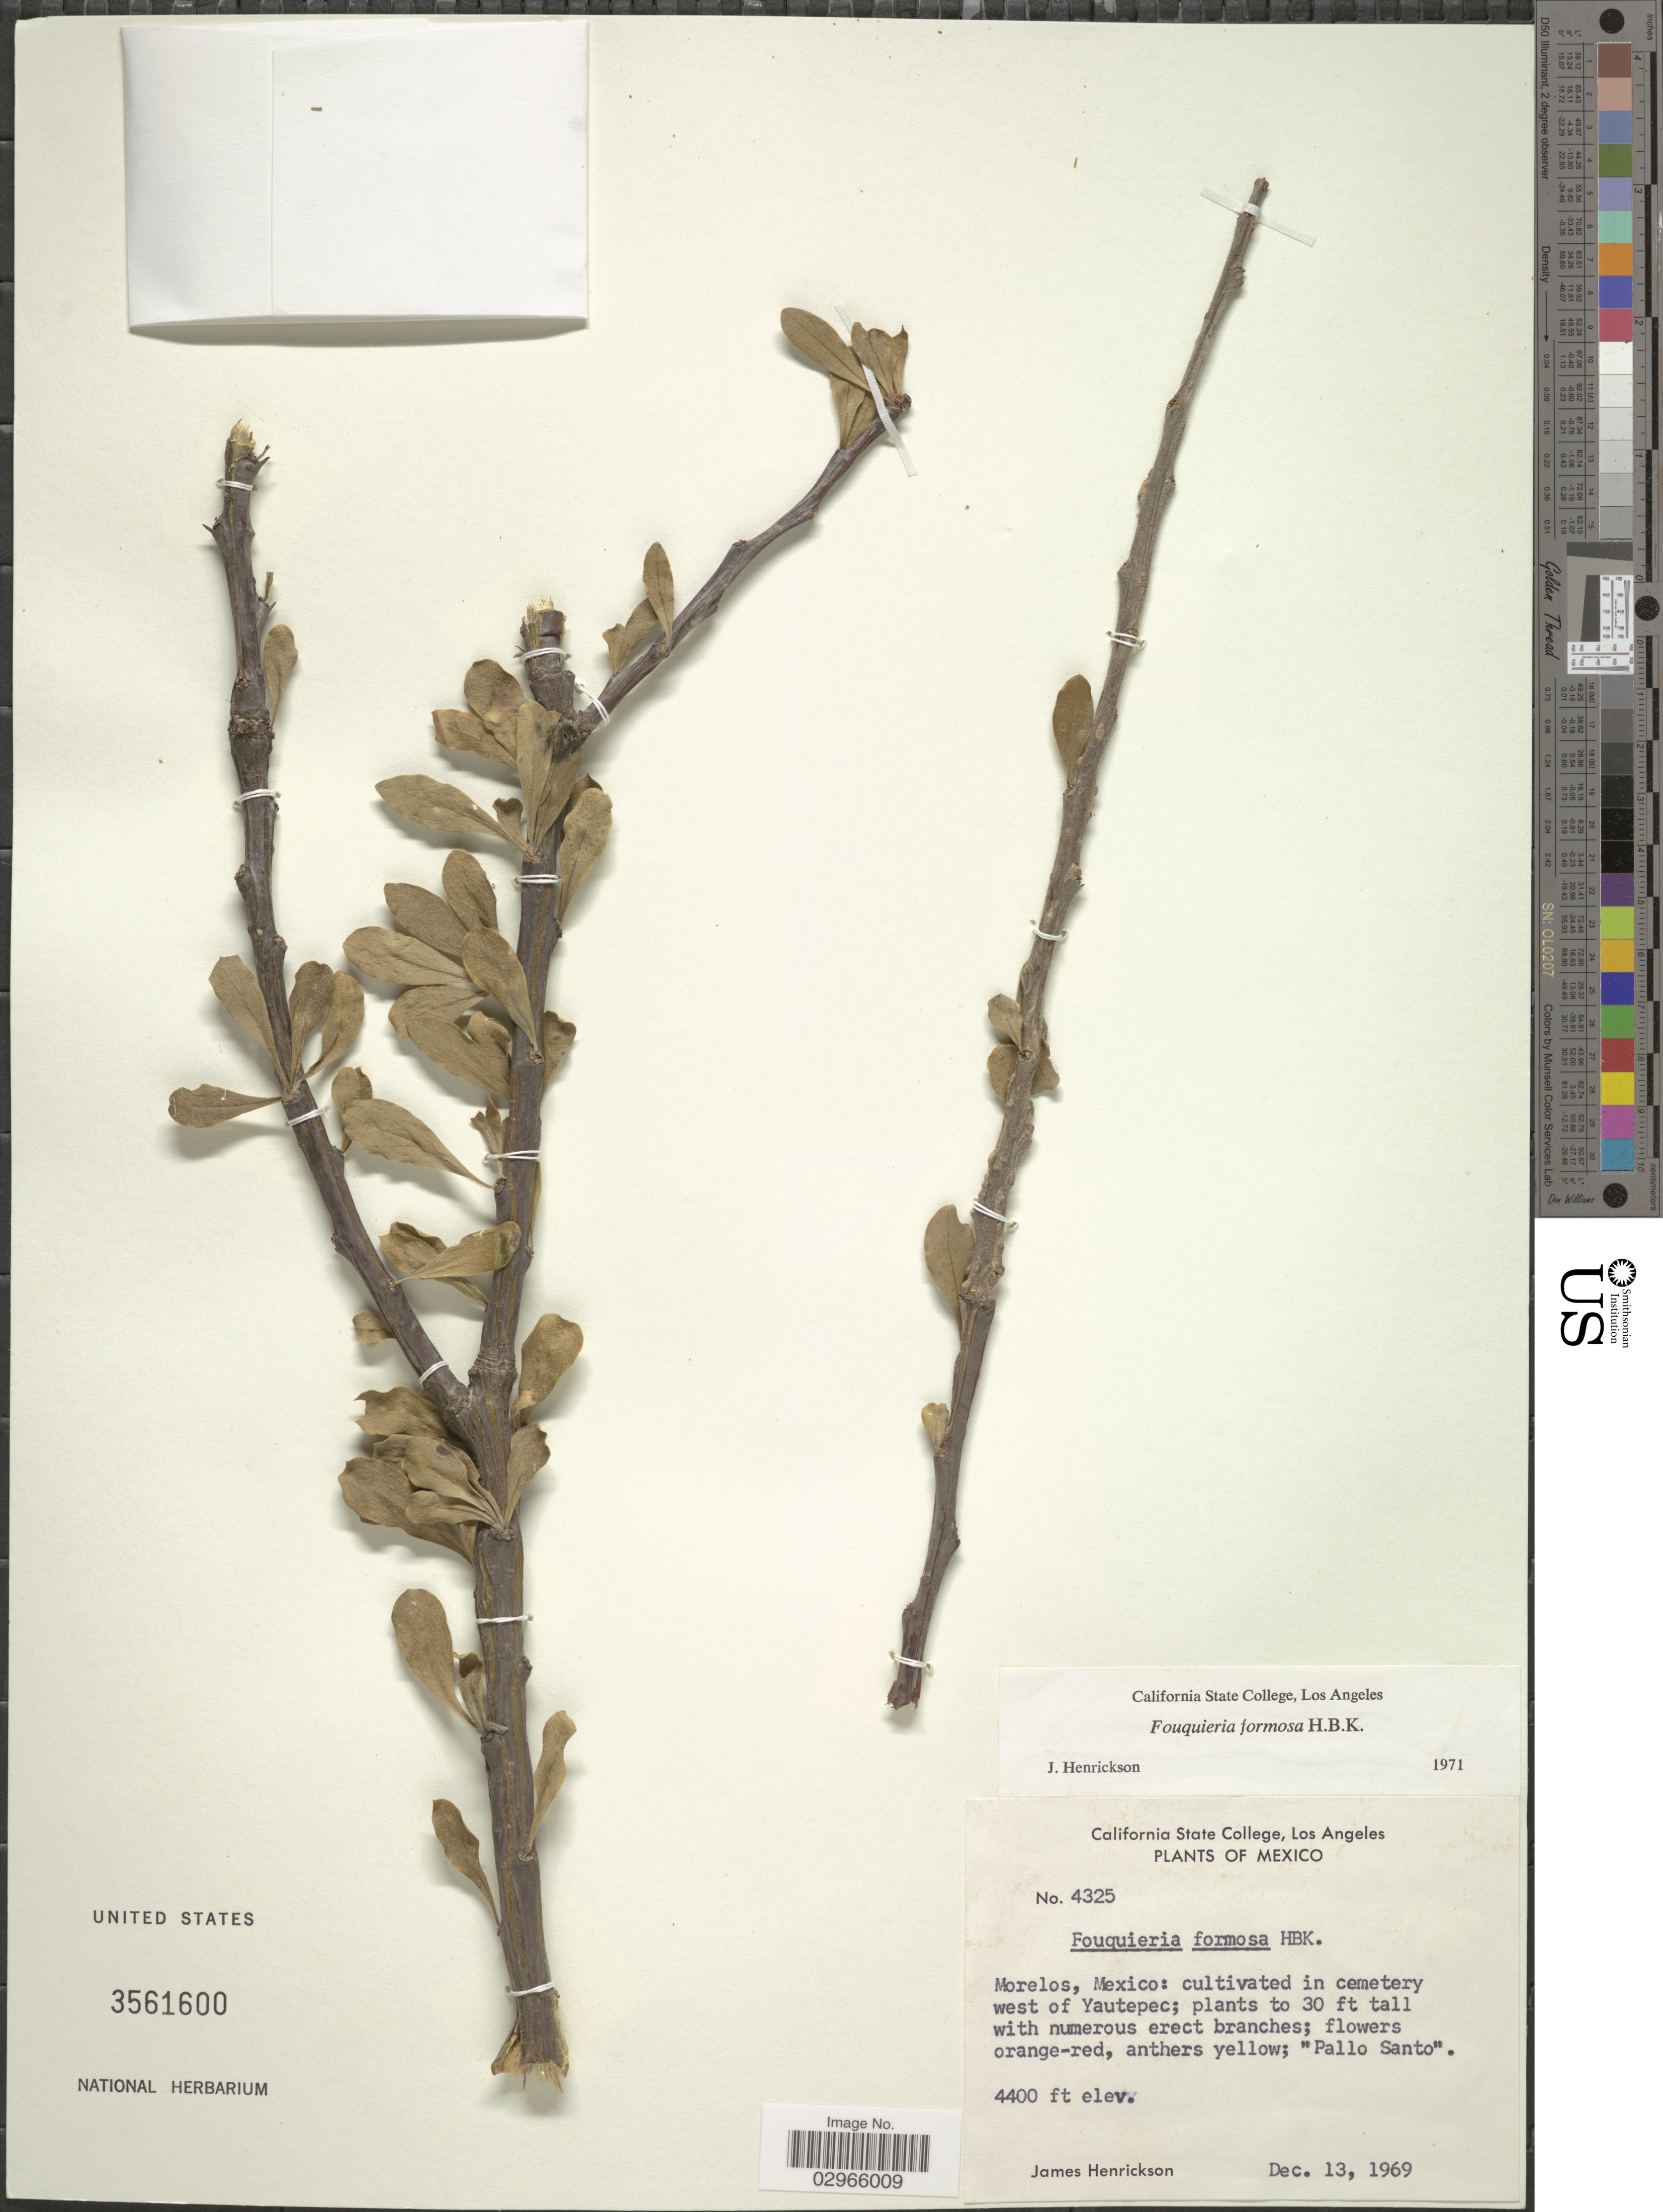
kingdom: Plantae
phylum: Tracheophyta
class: Magnoliopsida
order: Ericales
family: Fouquieriaceae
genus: Fouquieria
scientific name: Fouquieria formosa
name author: Kunth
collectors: J. Henrickson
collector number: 4325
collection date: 1969-12-13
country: Mexico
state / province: Morelos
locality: Cultivated in cemetery west of Yautepec.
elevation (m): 1341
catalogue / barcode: US 3561600